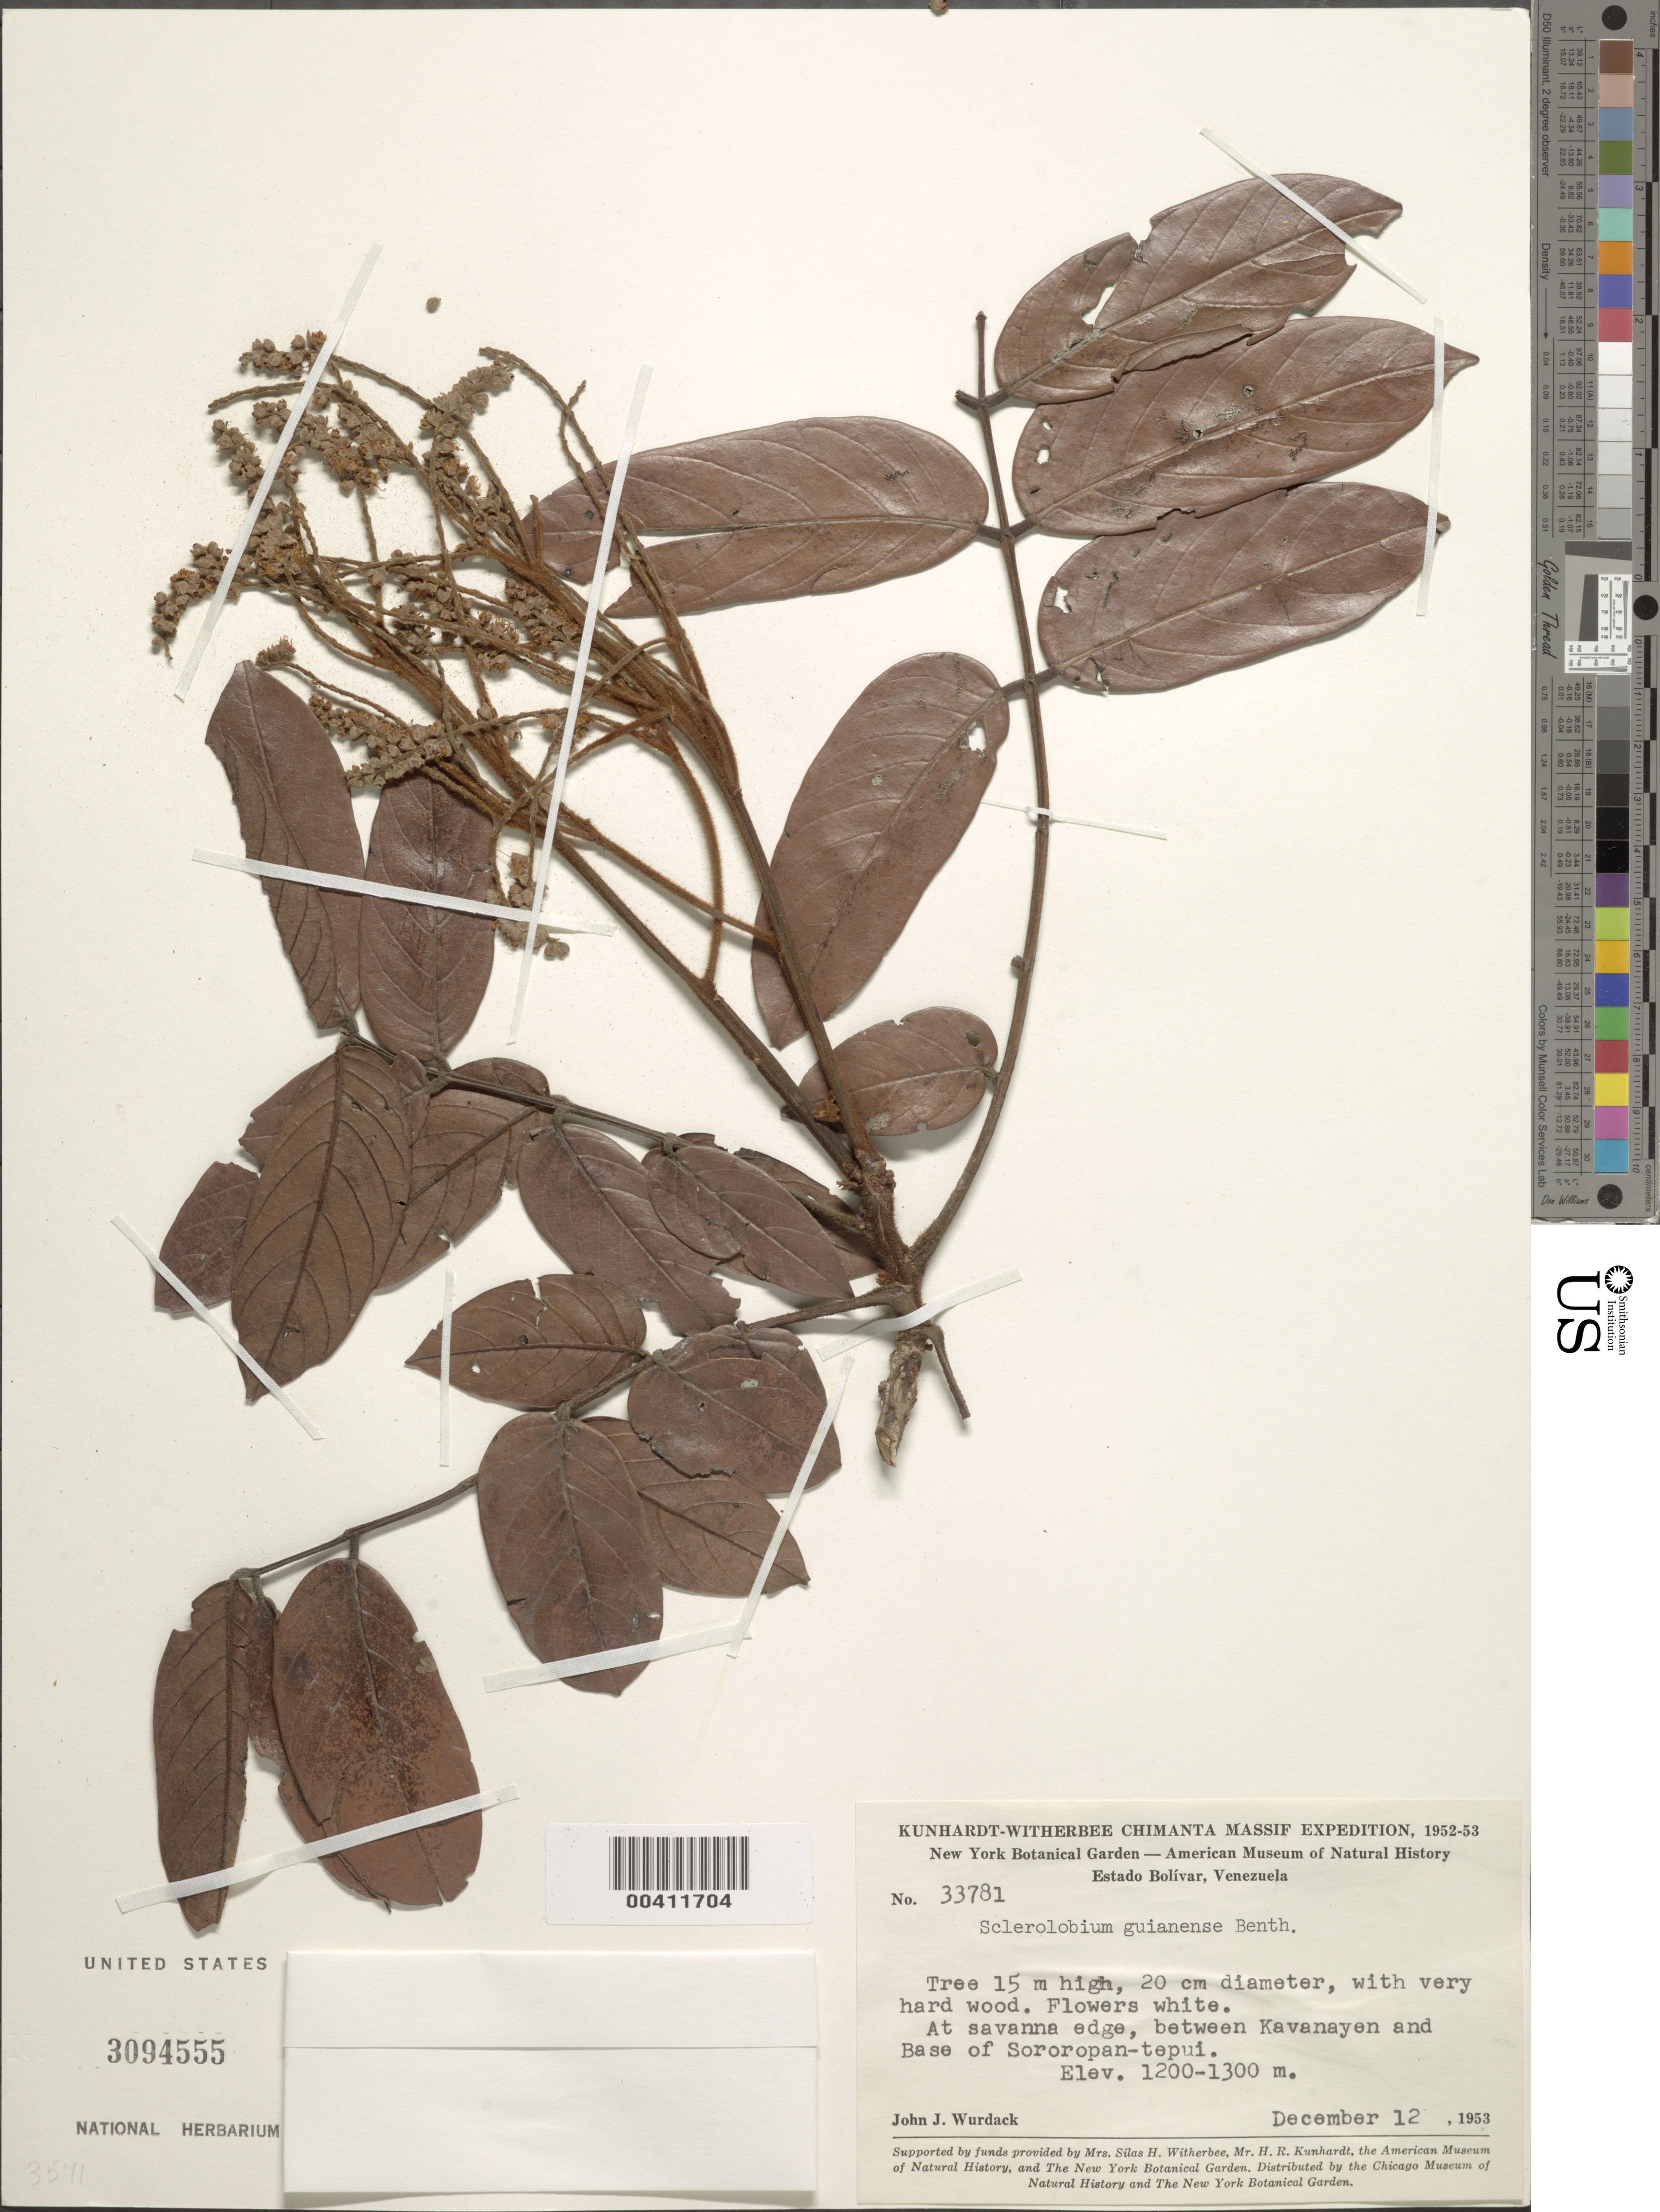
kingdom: Plantae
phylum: Tracheophyta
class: Magnoliopsida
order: Fabales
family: Fabaceae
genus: Tachigali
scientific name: Tachigali guianensis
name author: (Benth.) Zarucchi & Herend.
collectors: J. J. Wurdack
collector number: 33781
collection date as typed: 12 Dec 1953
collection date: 1953-12-12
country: Venezuela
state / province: Bolivar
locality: Between kavanayan and base of sororopan-tepui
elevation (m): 1200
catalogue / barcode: US 3094555